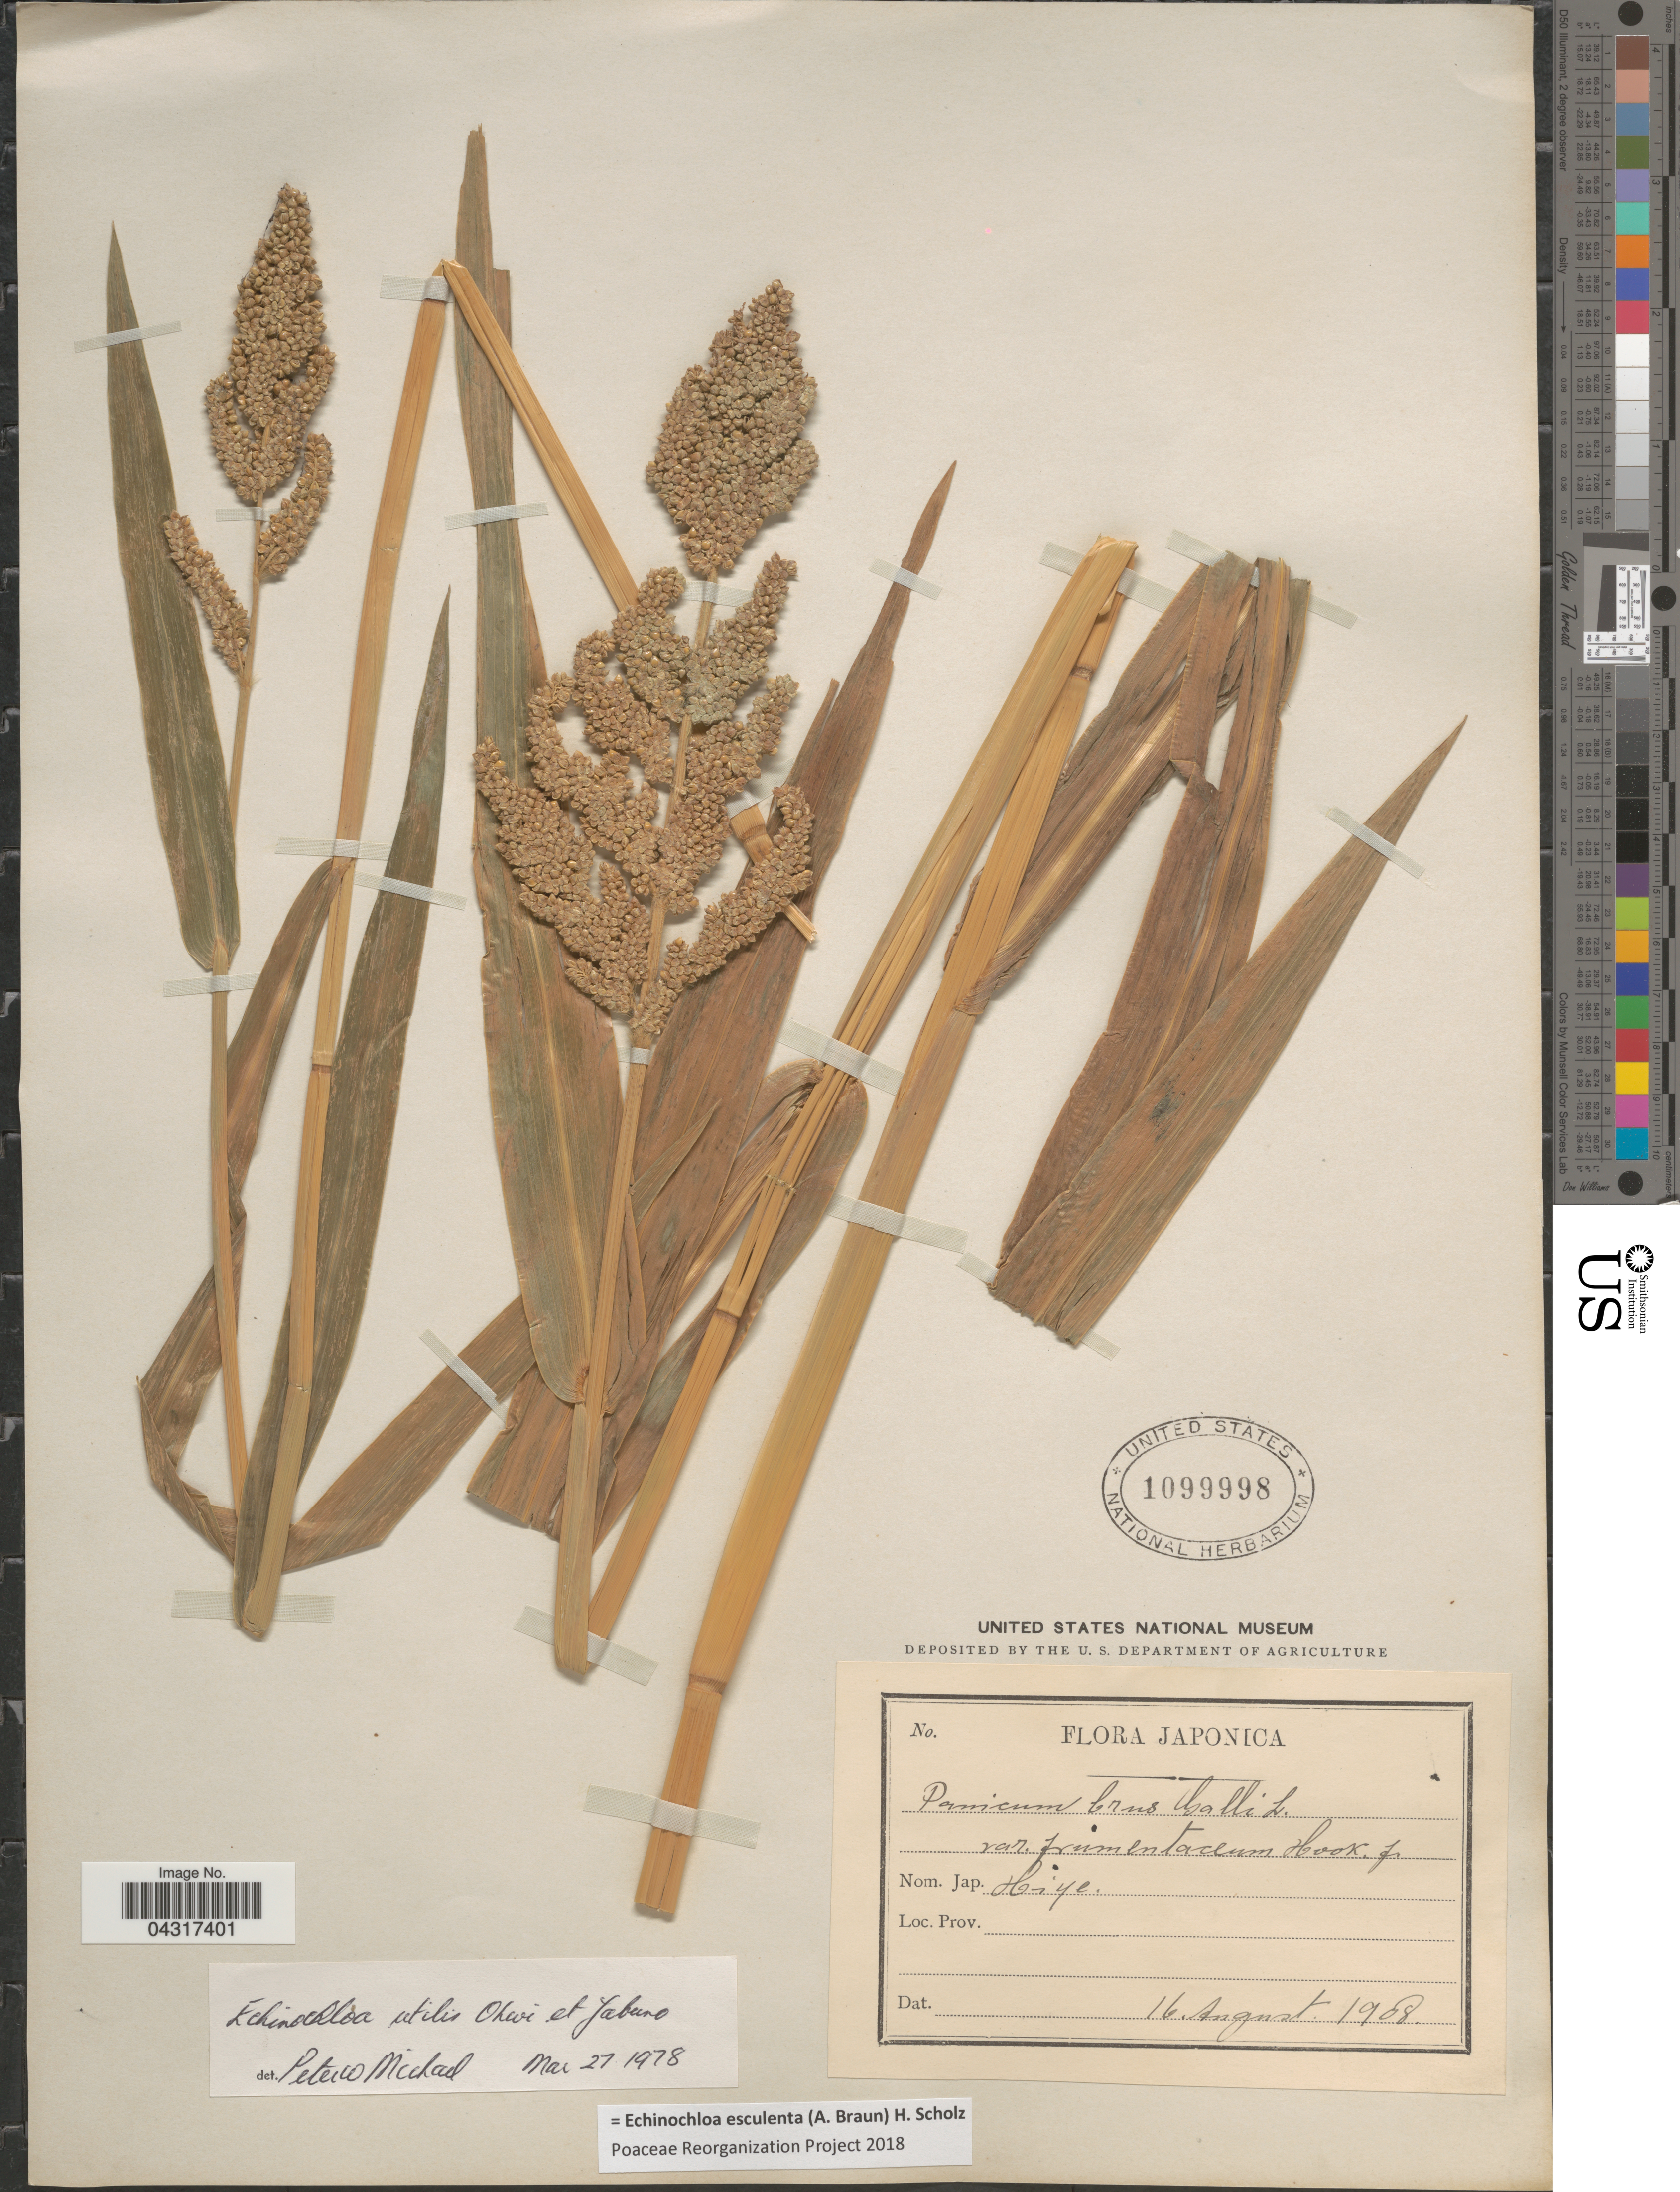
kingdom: Plantae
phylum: Tracheophyta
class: Liliopsida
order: Poales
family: Poaceae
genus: Echinochloa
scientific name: Echinochloa esculenta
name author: (A. Braun) H. Scholz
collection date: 1908-08-16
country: Japan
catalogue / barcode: US 1099998